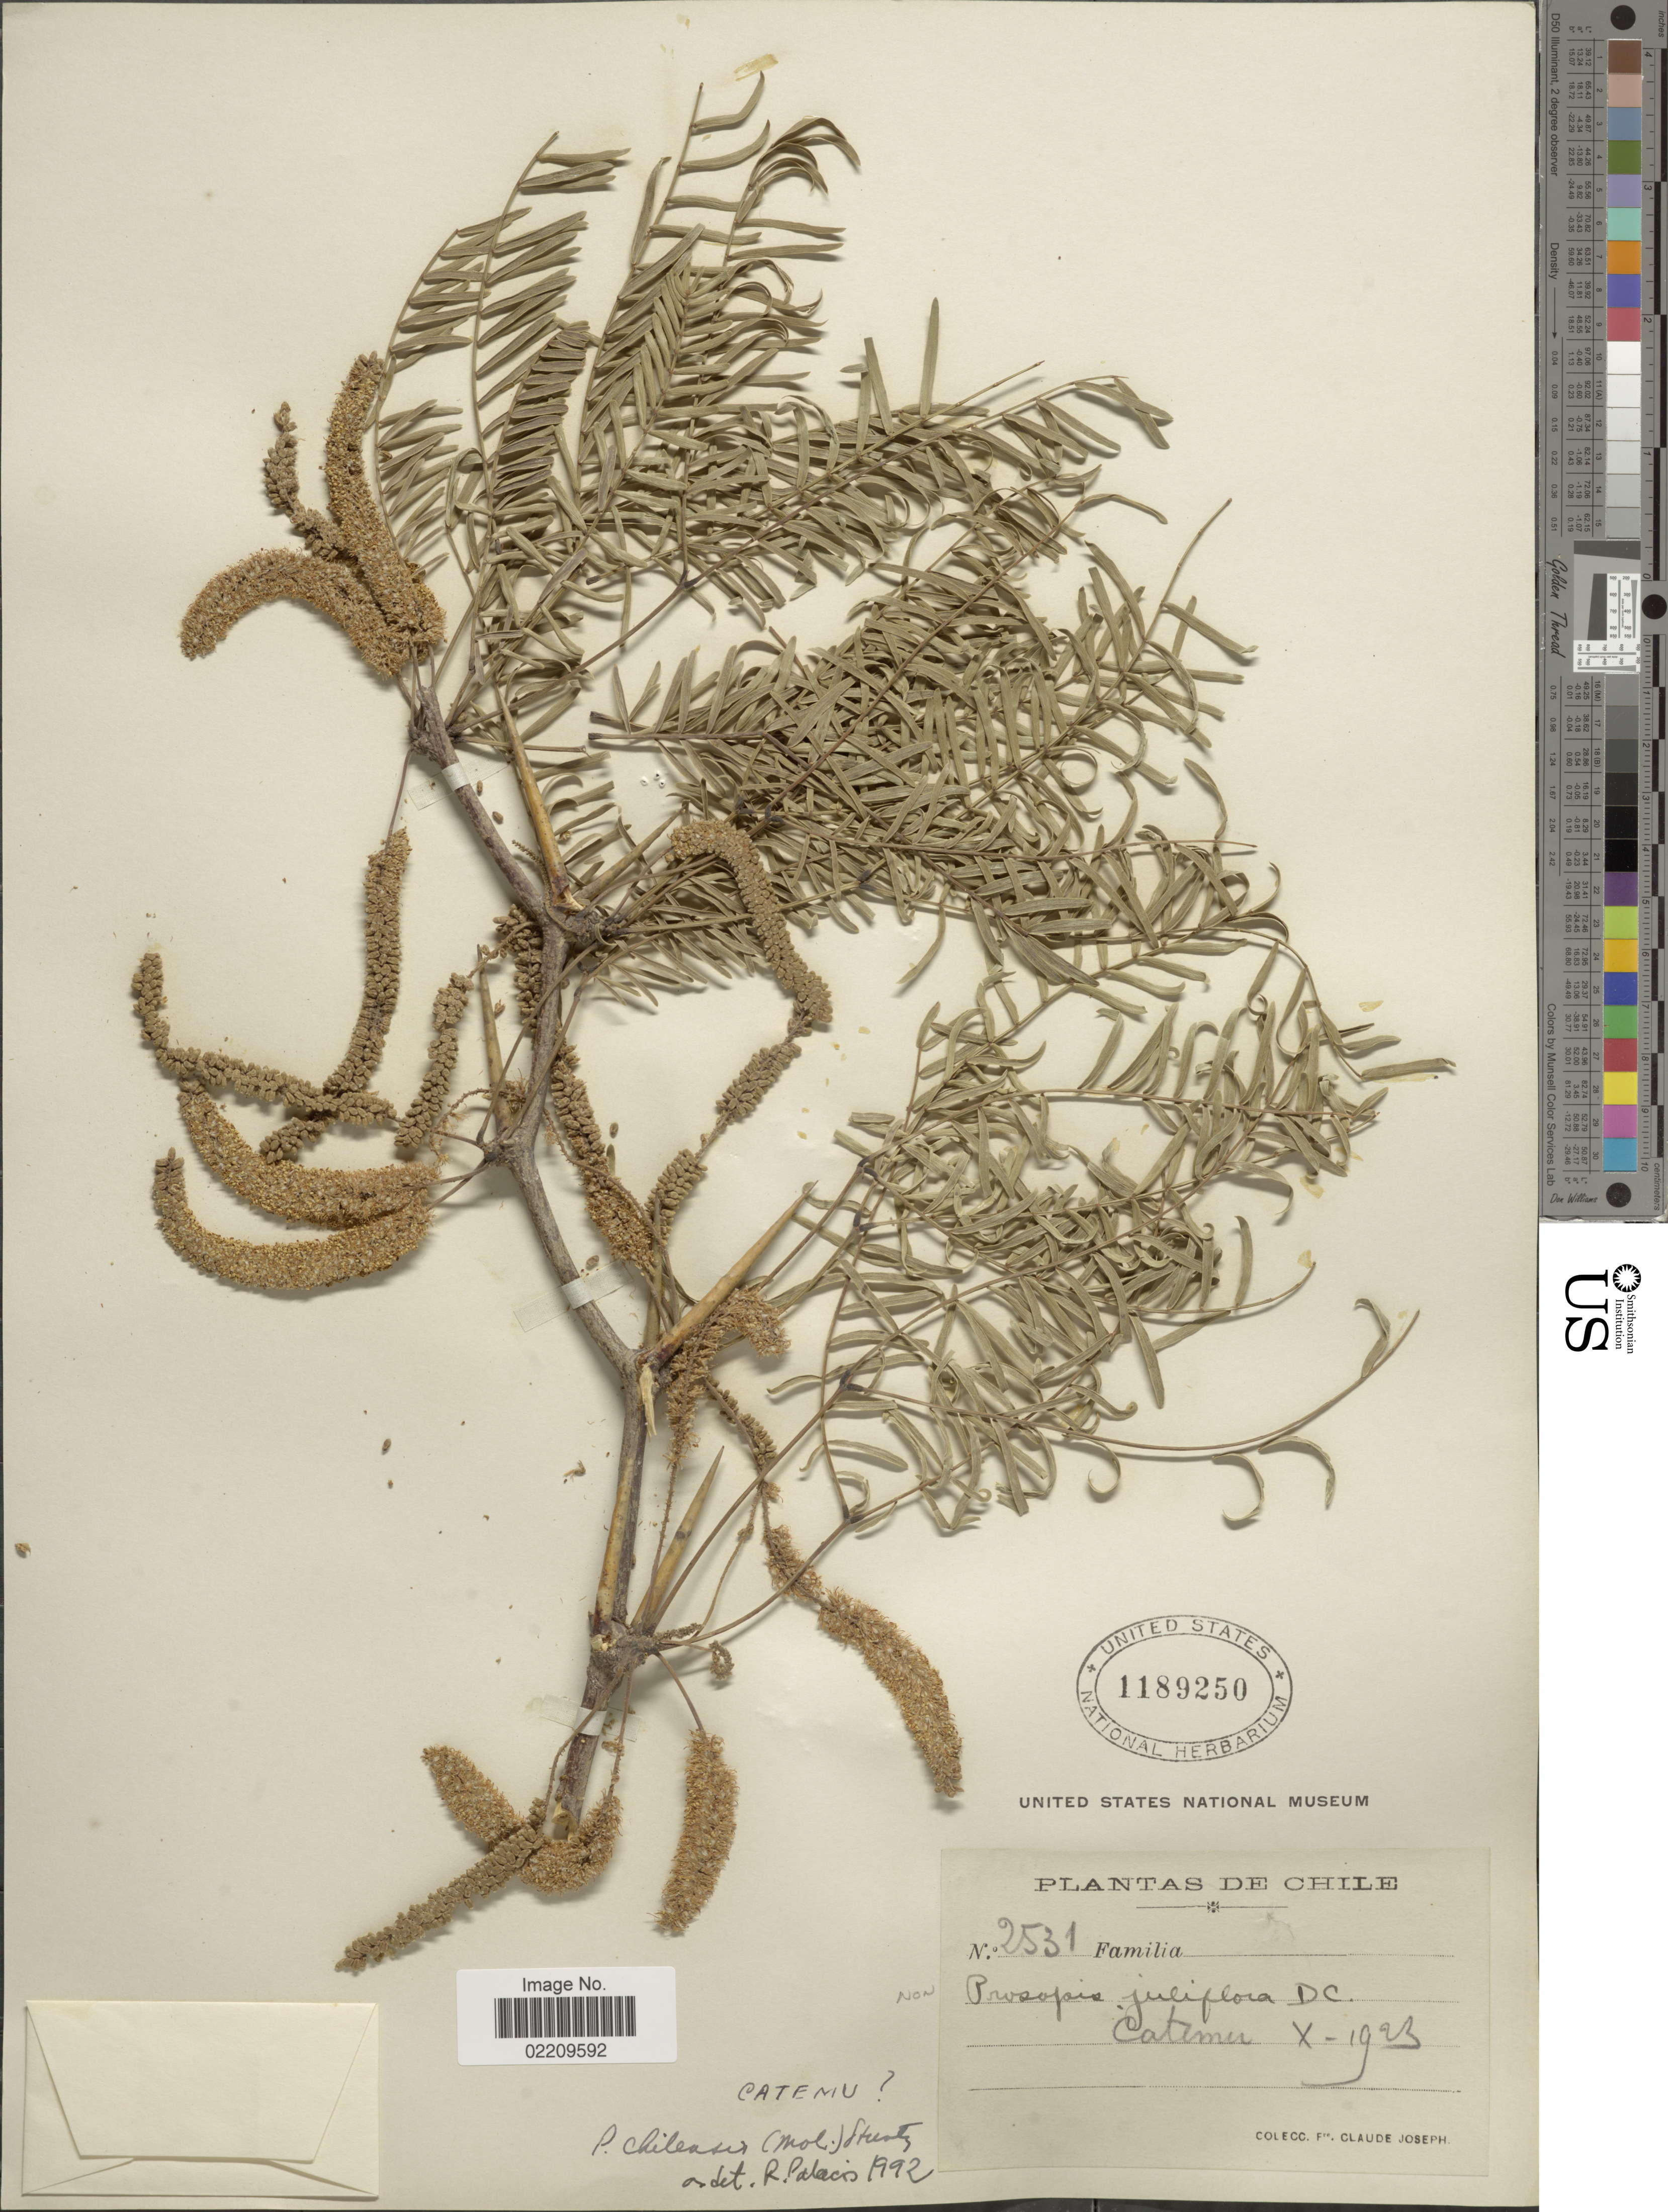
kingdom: Plantae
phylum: Tracheophyta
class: Magnoliopsida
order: Fabales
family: Fabaceae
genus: Neltuma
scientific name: Neltuma chilensis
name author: (Molina) C. E. Hughes & G.P. Lewis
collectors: Bro. Claude-Joseph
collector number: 2531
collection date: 1923-10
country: Chile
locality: Catemu.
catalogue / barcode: US 1189250